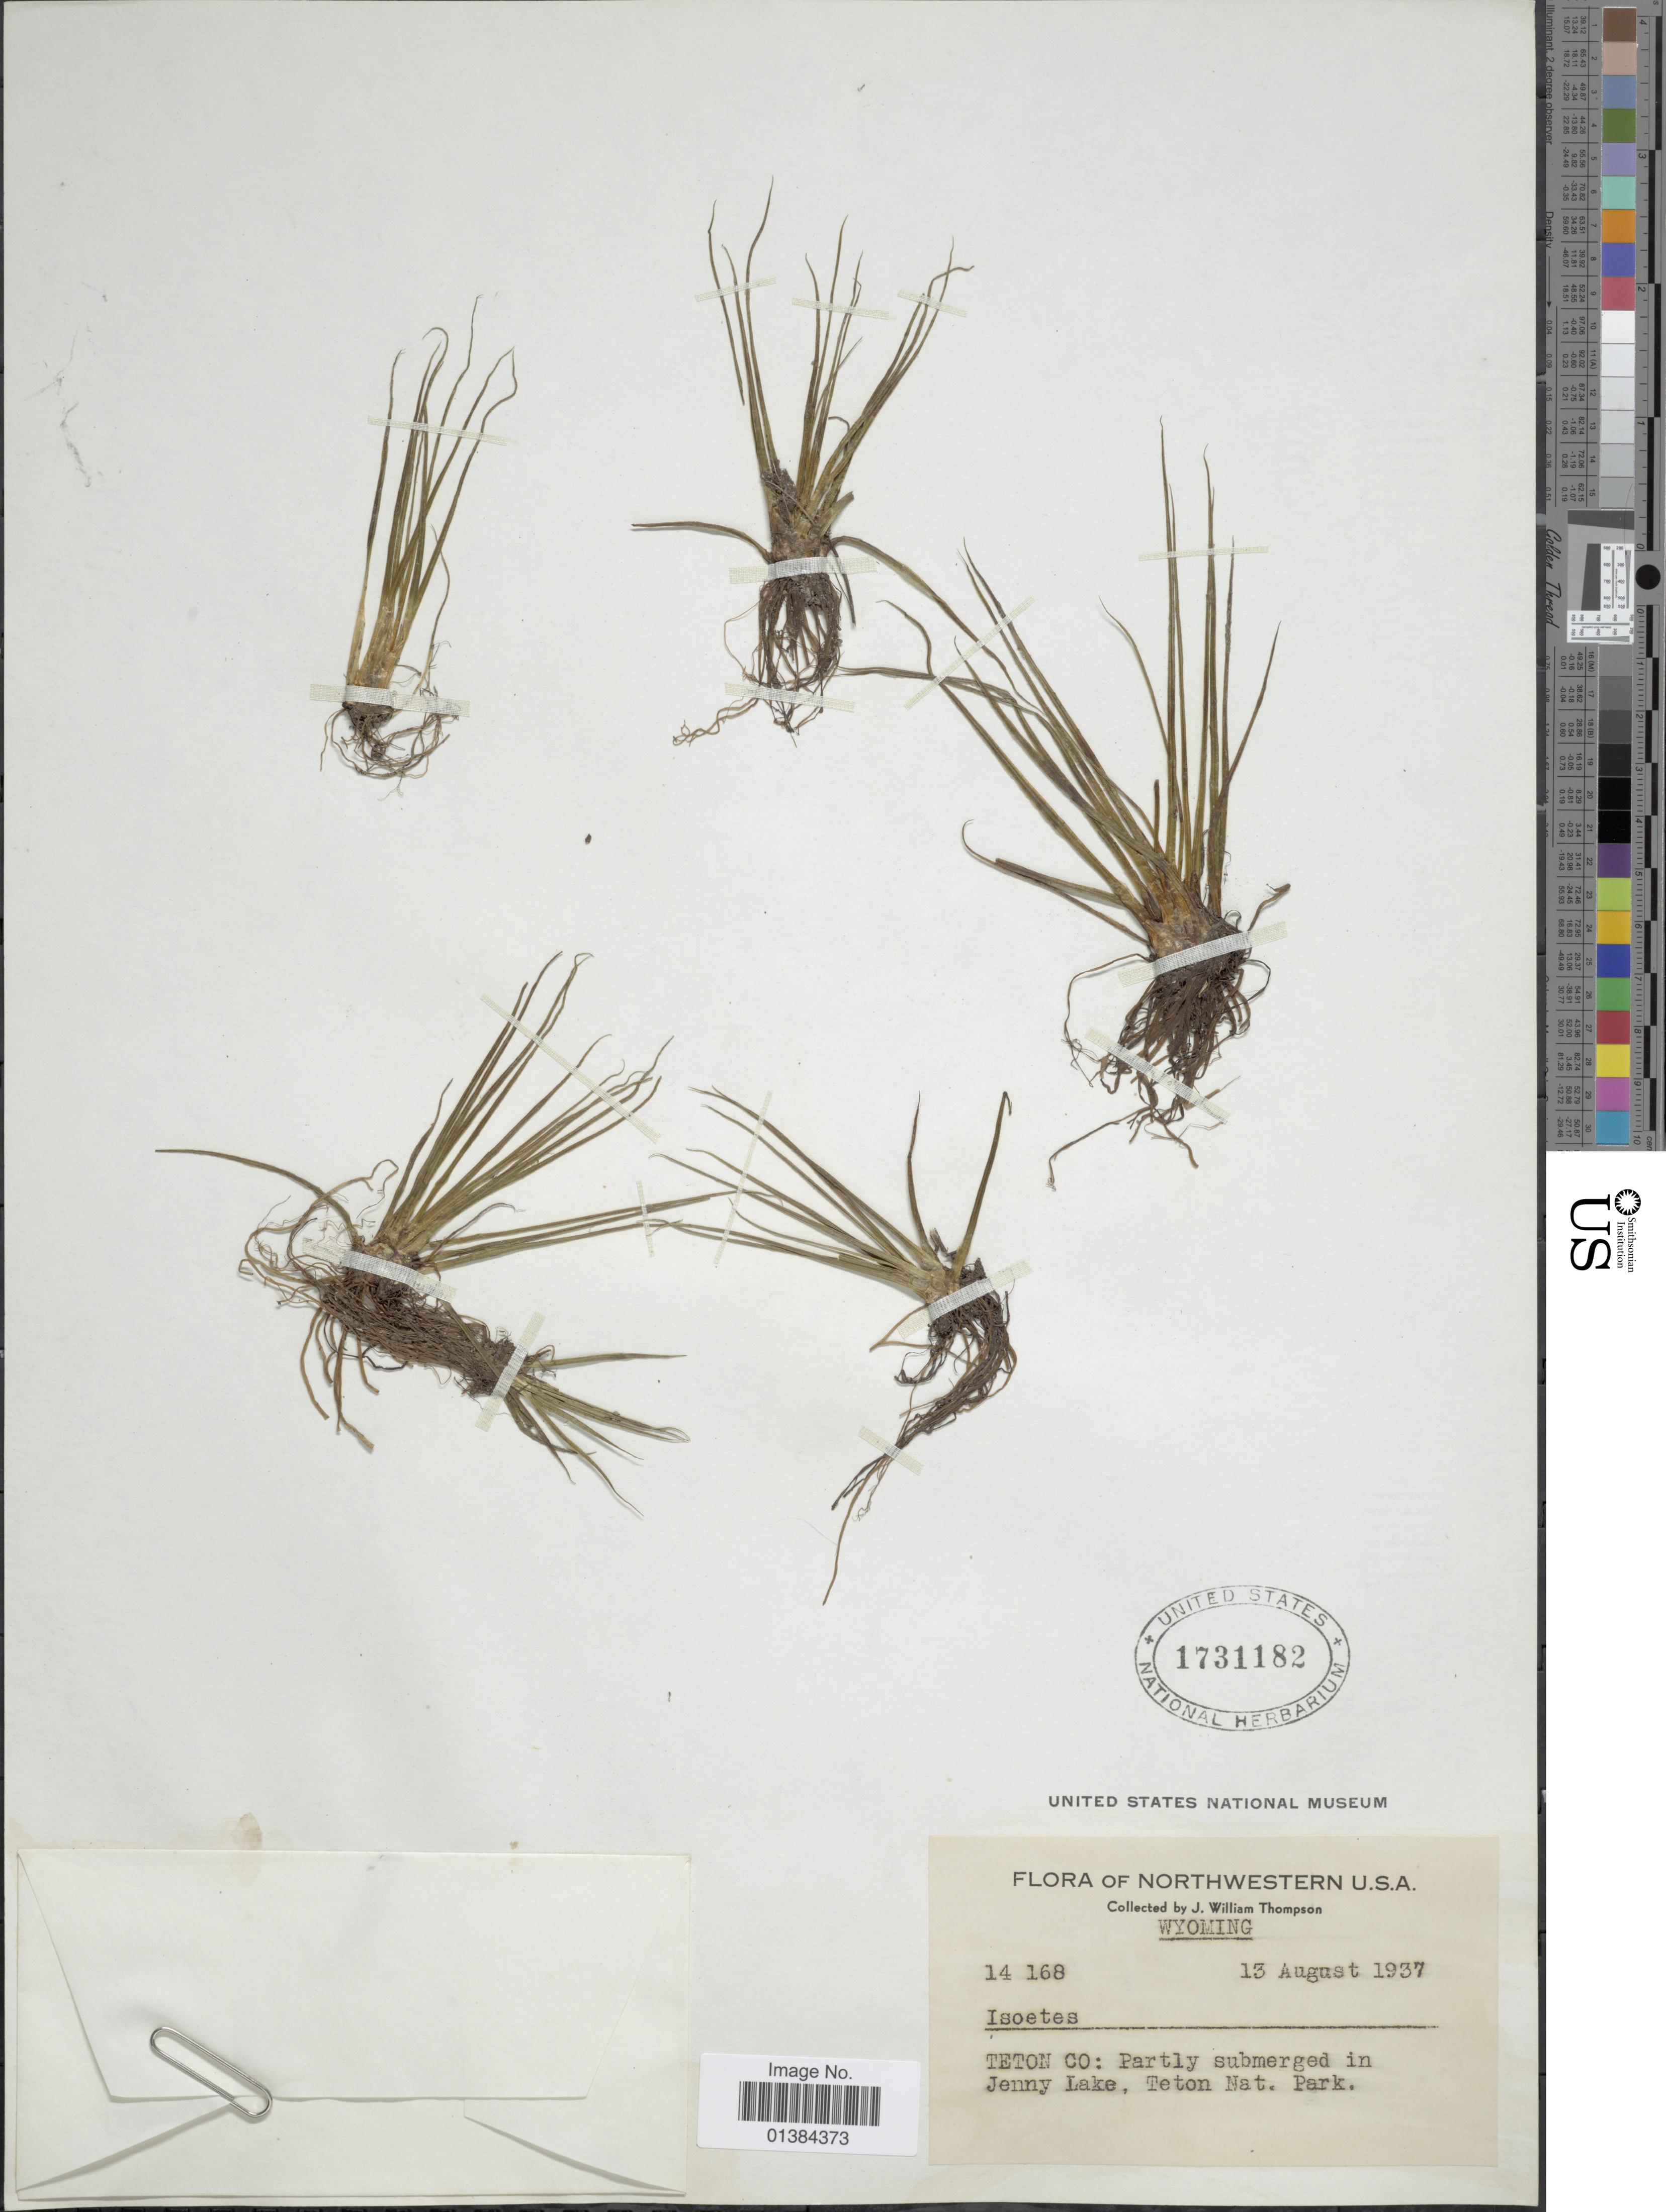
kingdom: Plantae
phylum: Tracheophyta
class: Lycopodiopsida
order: Isoetales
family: Isoetaceae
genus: Isoetes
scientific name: Isoetes sp.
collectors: J. W. Thompson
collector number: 14168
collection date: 1937-08-13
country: United States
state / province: Wyoming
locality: Northwestern U.S.A. Teton Co: Partly submerged in Jenny Lake. Teton Nat. Park.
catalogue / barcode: US 1731182